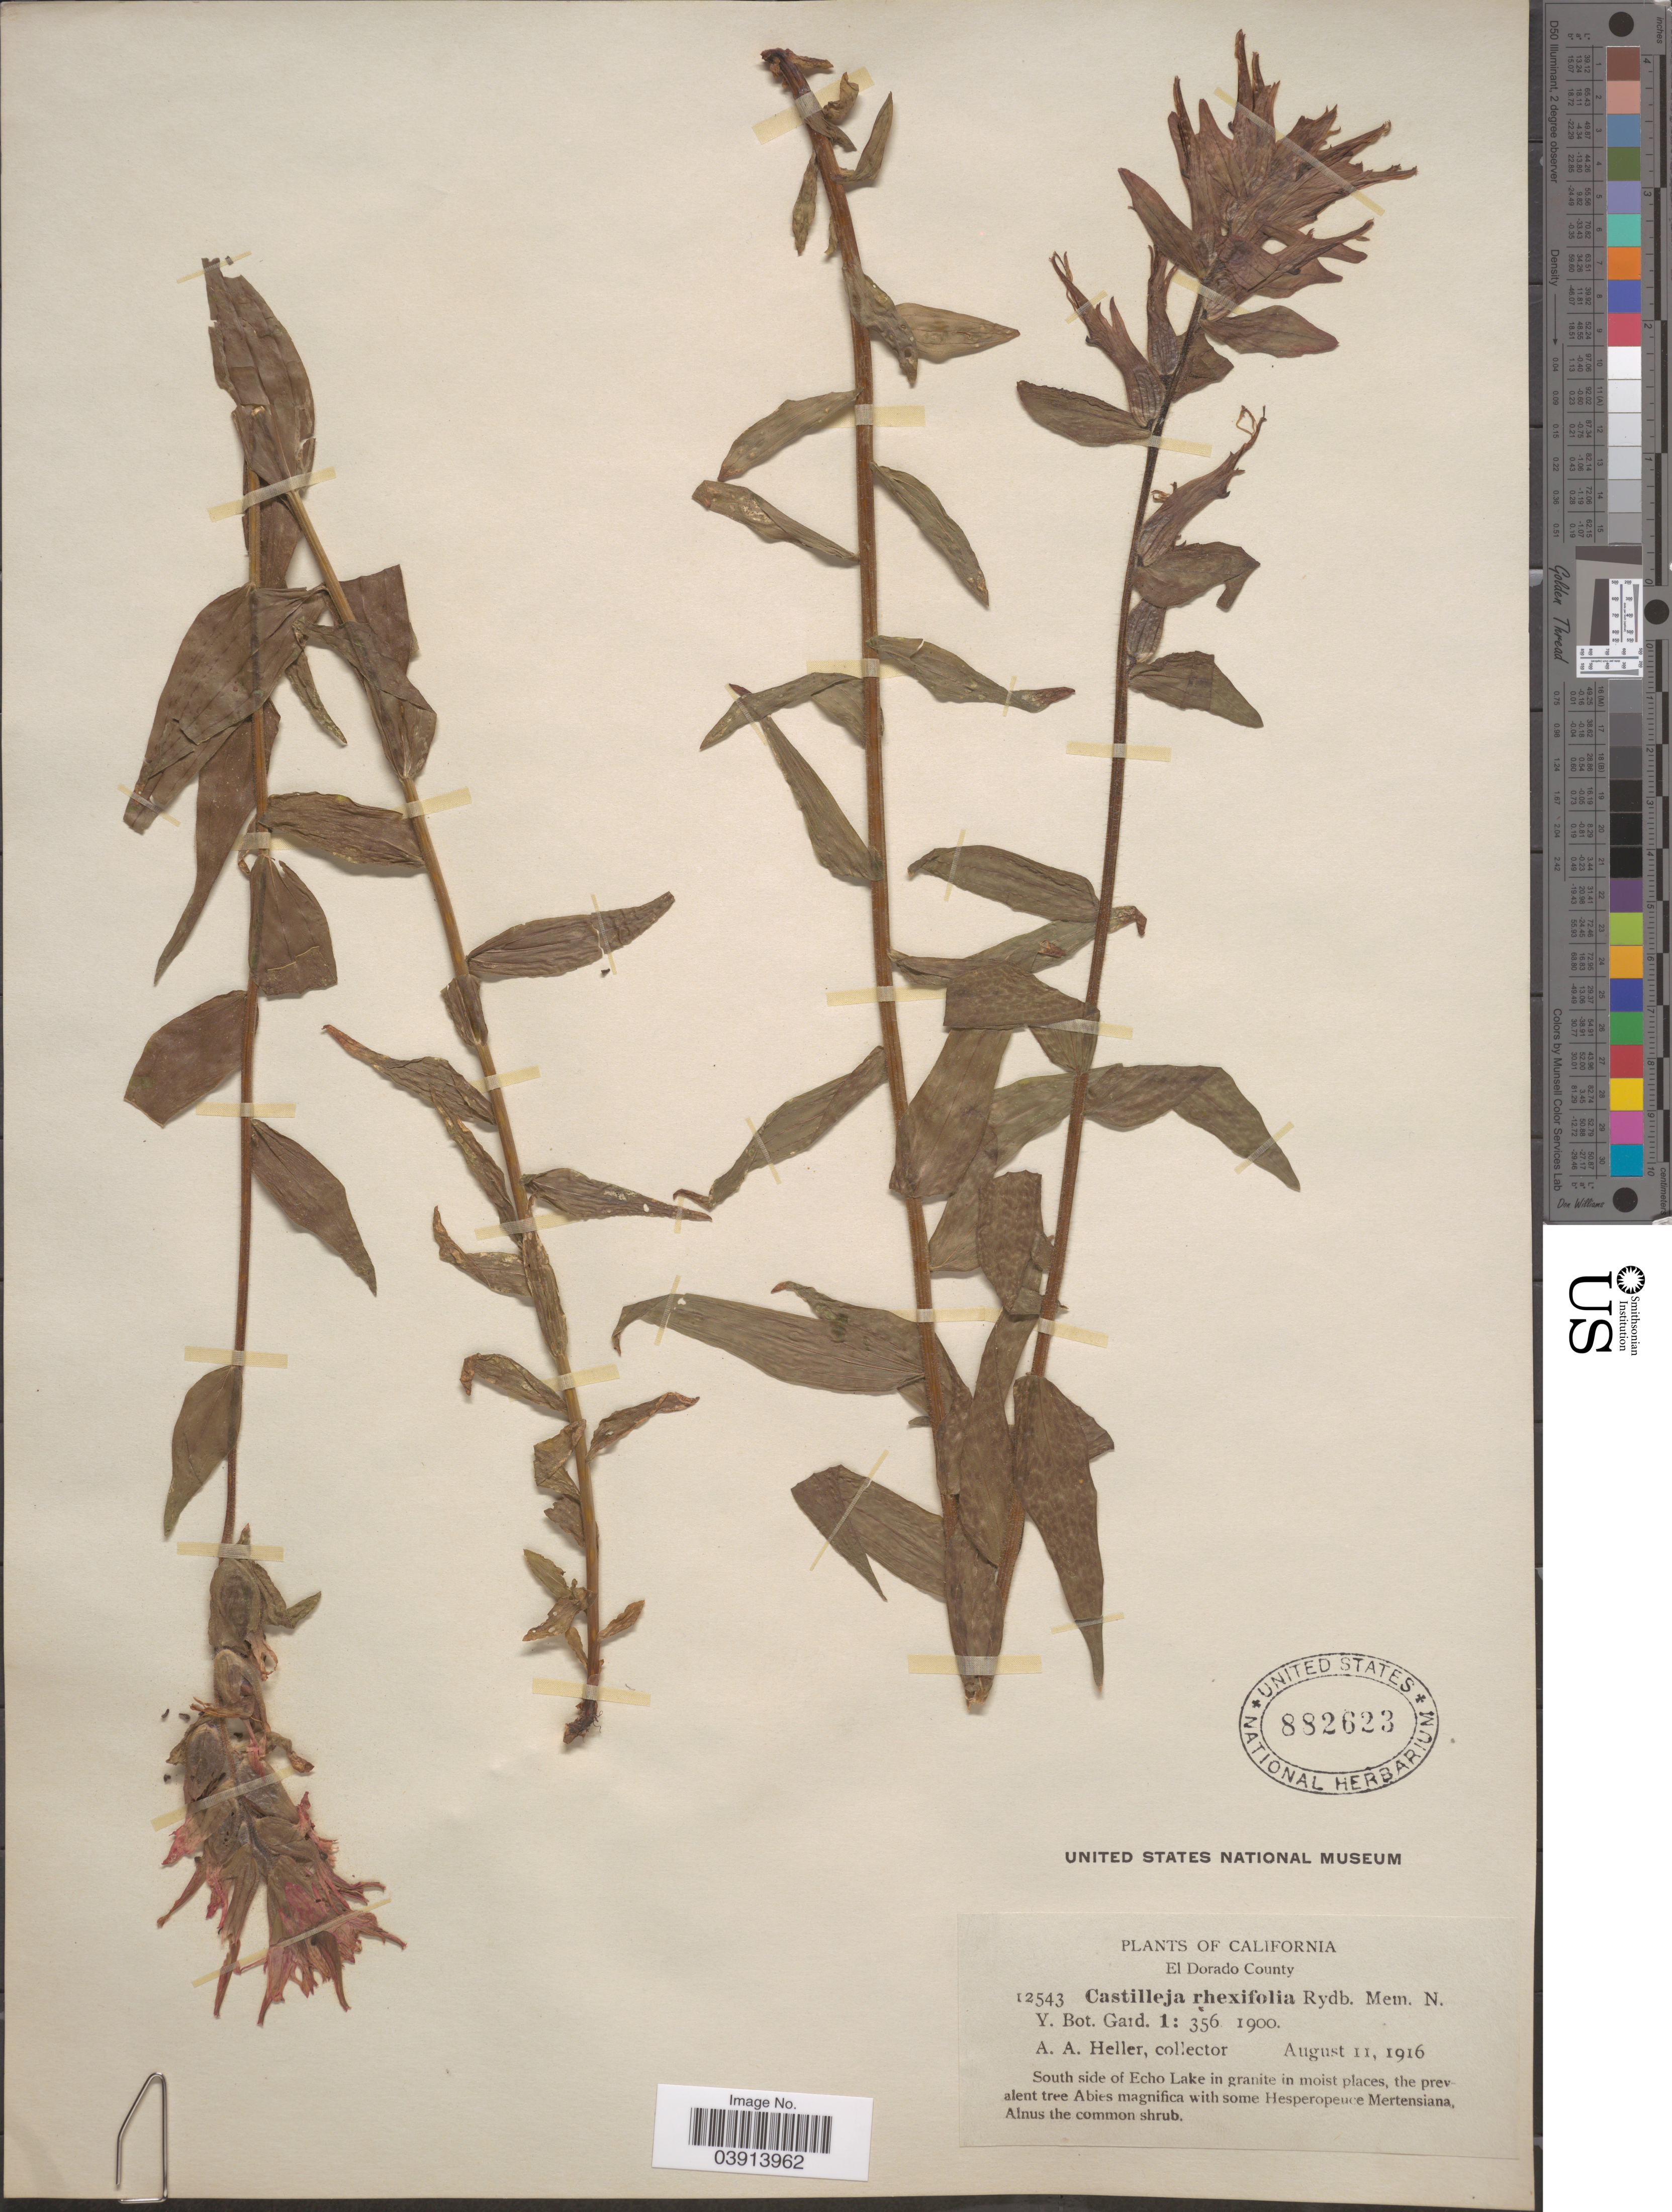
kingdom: Plantae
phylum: Tracheophyta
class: Magnoliopsida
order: Lamiales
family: Orobanchaceae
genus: Castilleja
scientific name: Castilleja rhexiifolia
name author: Rydb.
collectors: A. A. Heller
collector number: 12543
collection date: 1916-08-11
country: United States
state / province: California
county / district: El Dorado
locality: El Dorado County. South side of Echo Lake.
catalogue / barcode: US 882623